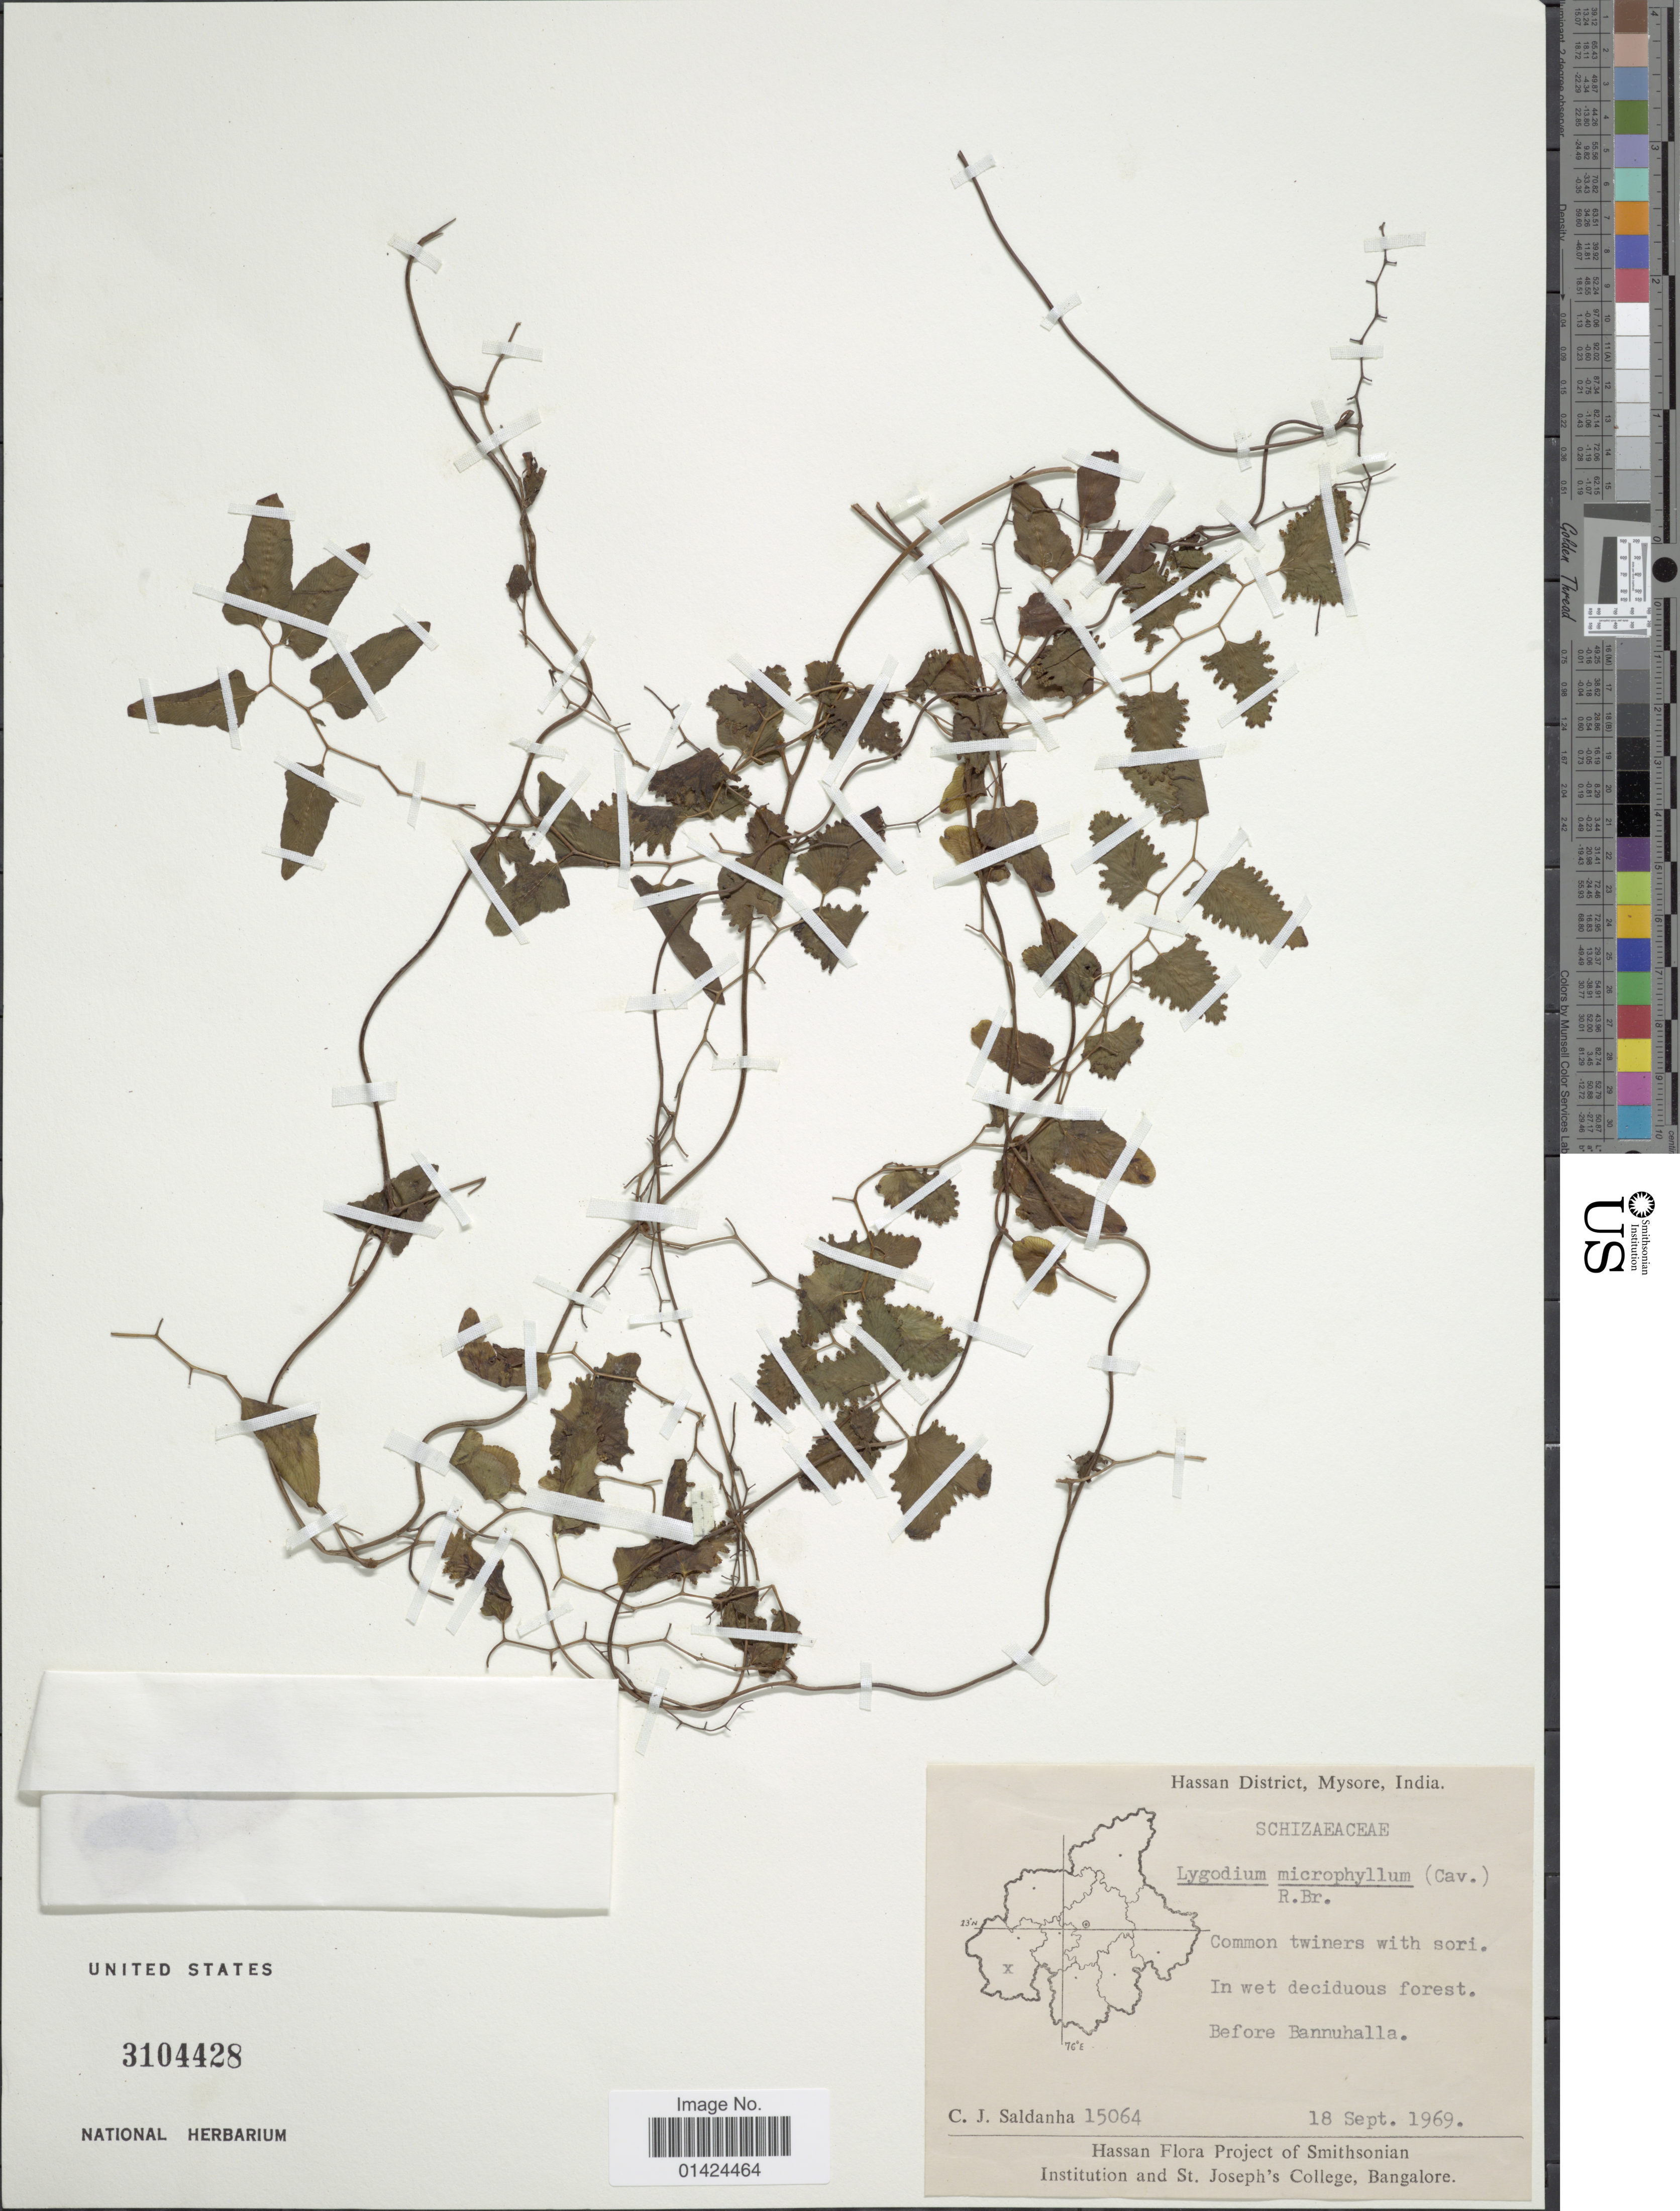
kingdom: Plantae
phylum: Tracheophyta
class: Polypodiopsida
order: Schizaeales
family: Lygodiaceae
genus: Lygodium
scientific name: Lygodium microphyllum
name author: (Cav.) R. Br.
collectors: C. J. Saldanha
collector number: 15064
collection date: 1969-09-18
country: India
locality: Hassan District,Mysore. Before Bannuhalla.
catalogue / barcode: US 3104428